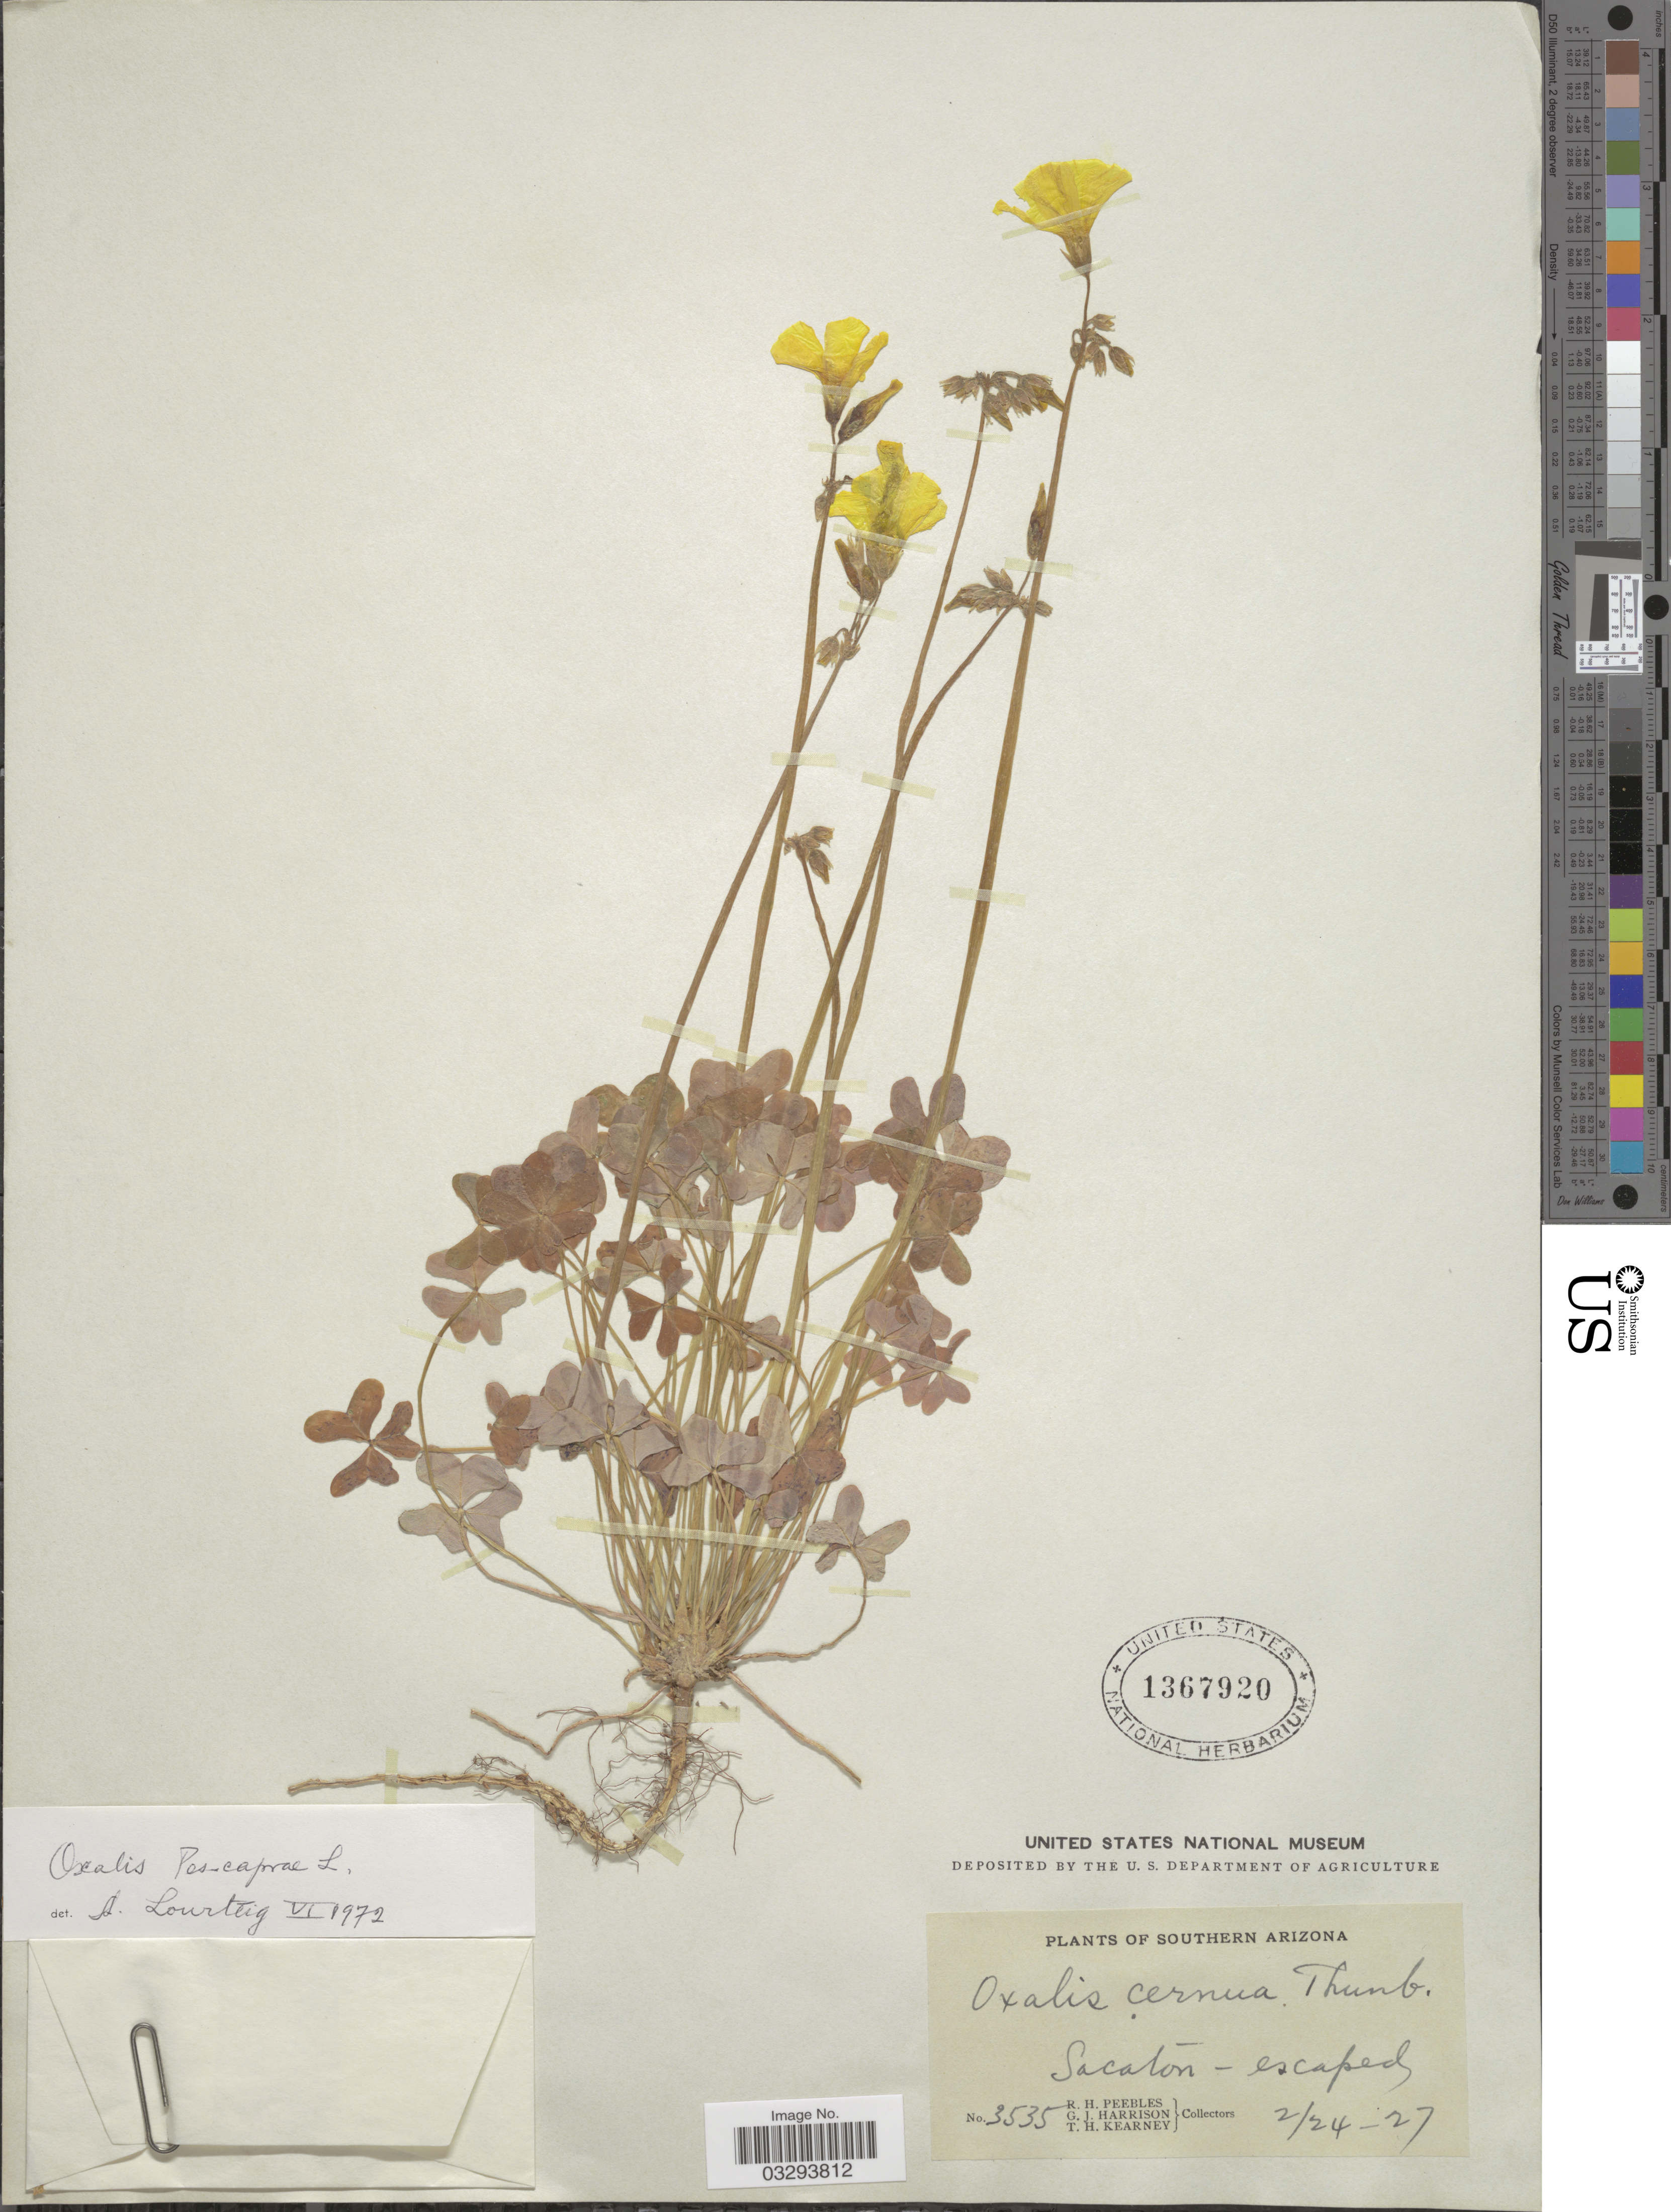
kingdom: Plantae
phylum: Tracheophyta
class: Magnoliopsida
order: Oxalidales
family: Oxalidaceae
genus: Oxalis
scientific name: Oxalis pes-caprae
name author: L.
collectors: R. H. Peebles, G. J. Harrison & T. H. Kearney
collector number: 3535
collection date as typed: Transcribed d/m/y: 24/2/27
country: United States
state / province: Arizona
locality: Southern Arizona. Sacaton - escaped.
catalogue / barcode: US 1367920